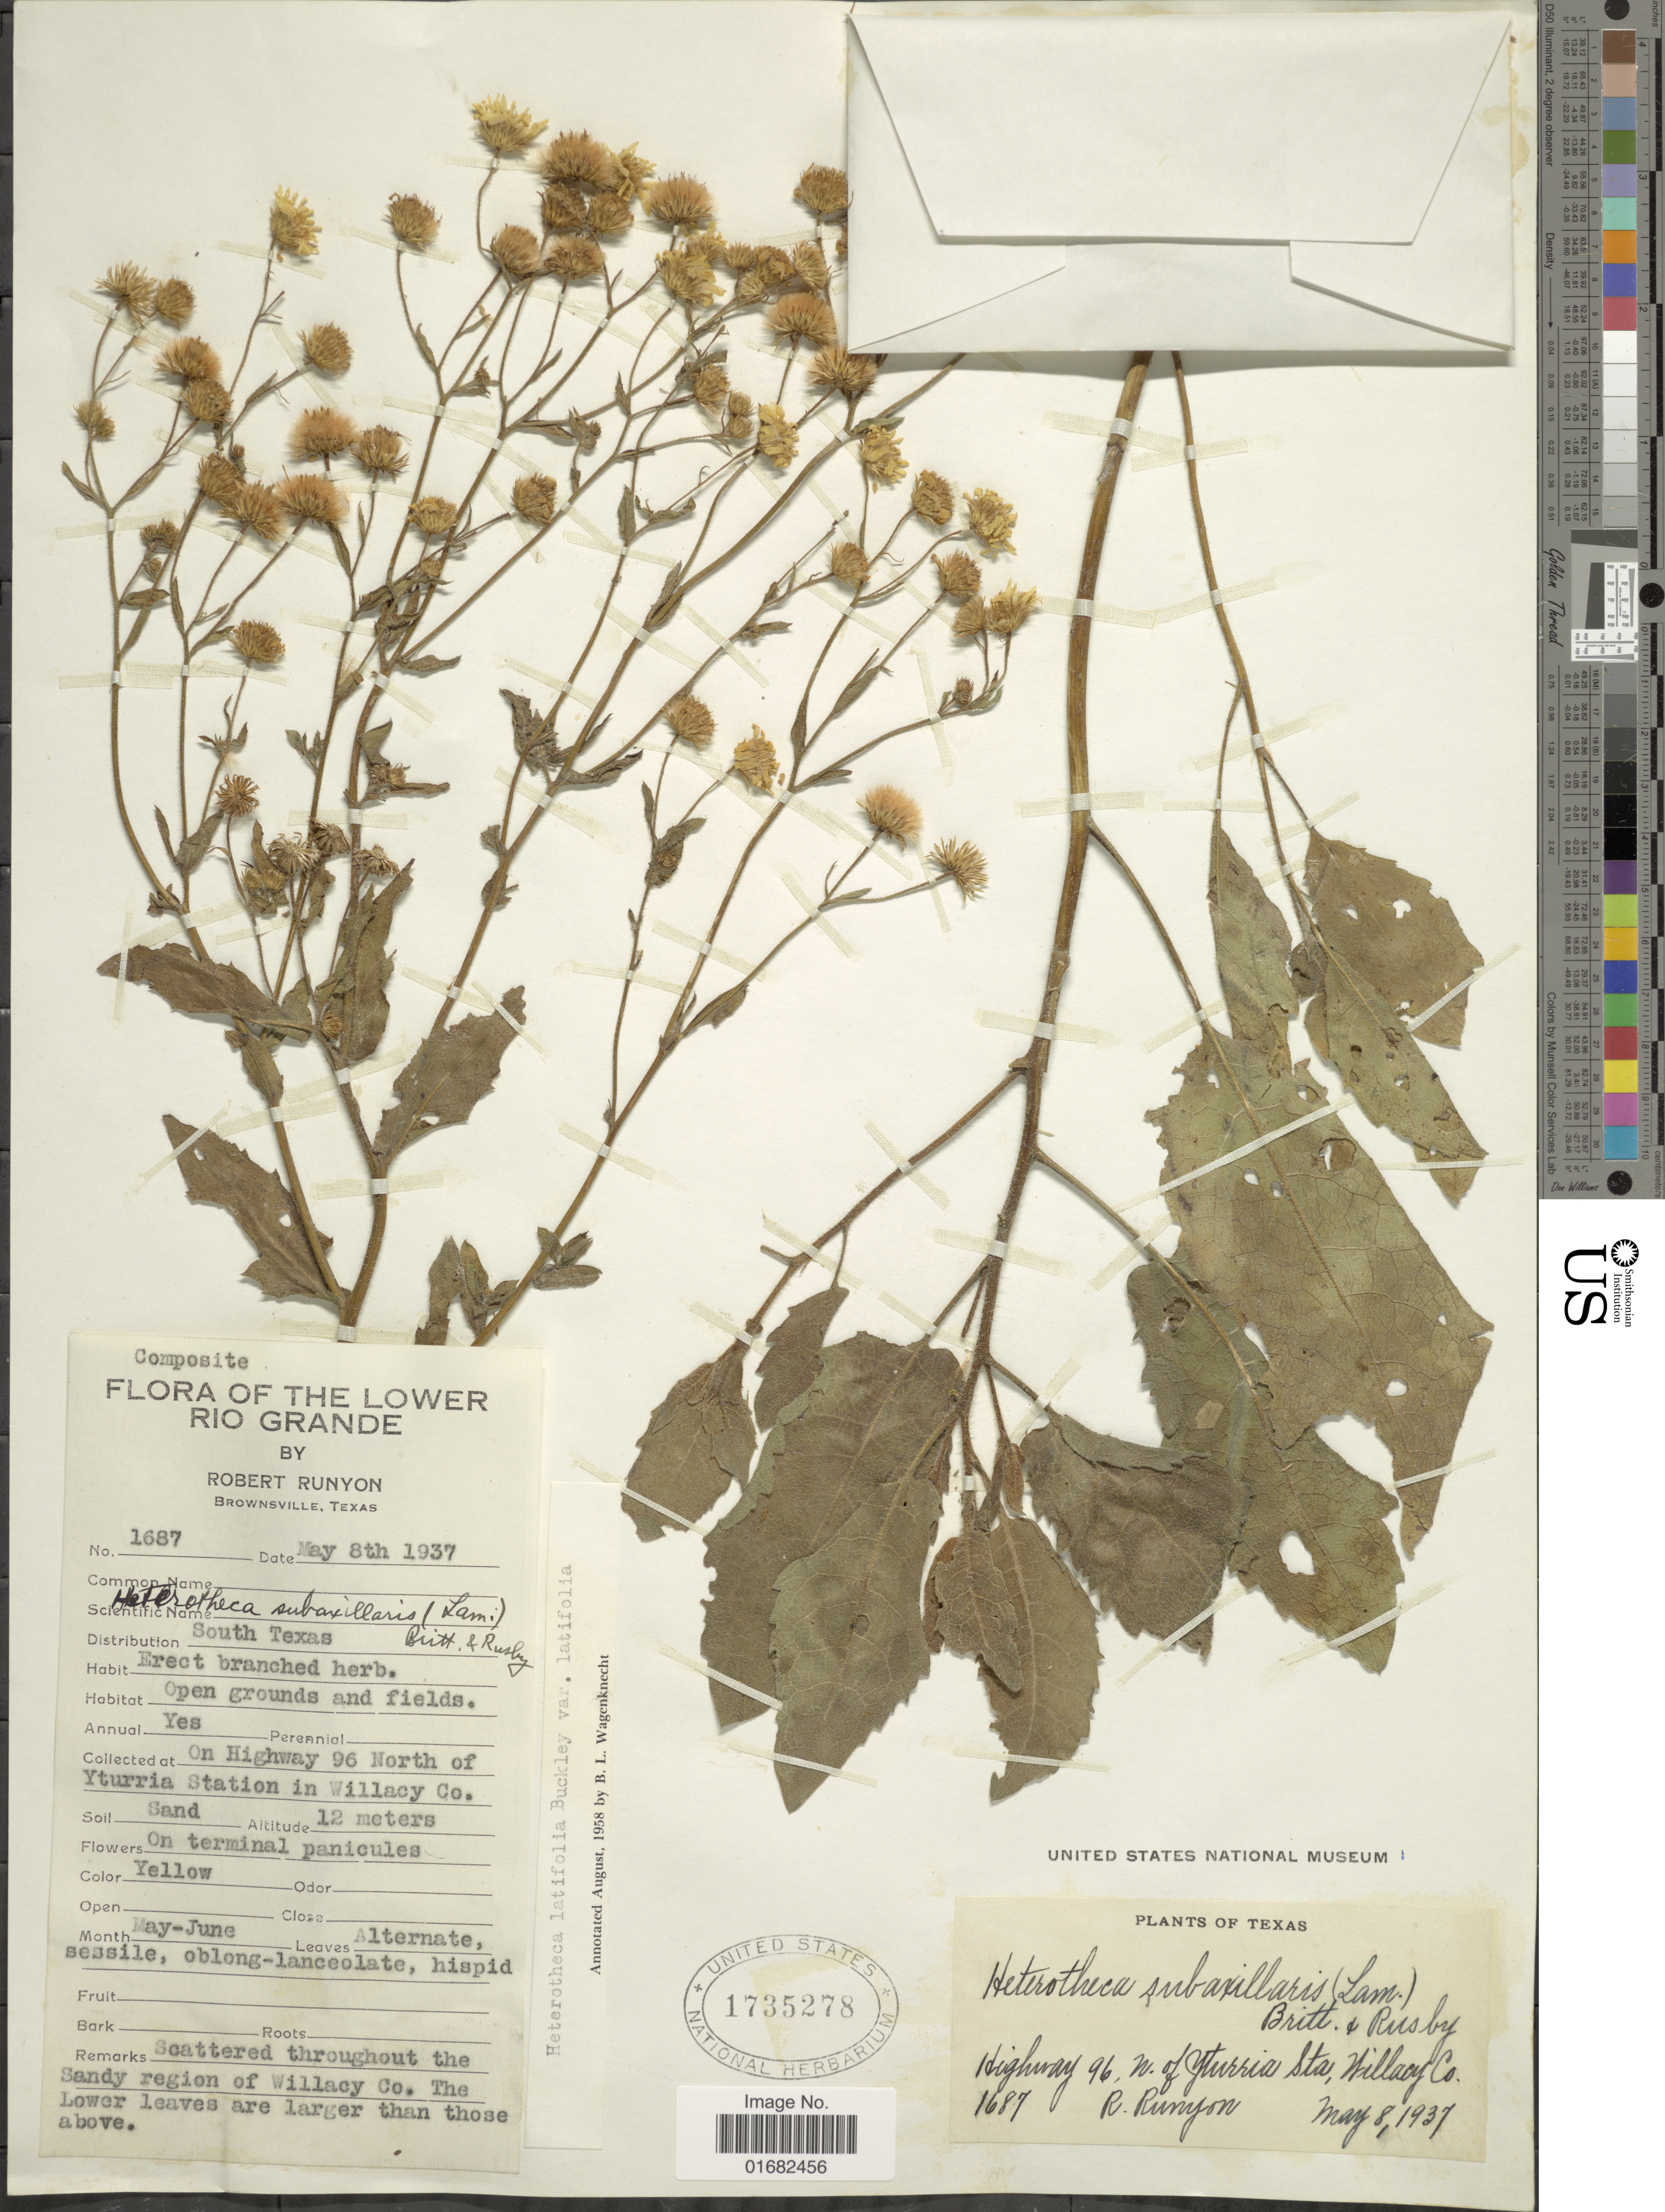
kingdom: Plantae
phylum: Tracheophyta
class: Magnoliopsida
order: Asterales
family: Asteraceae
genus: Heterotheca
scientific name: Heterotheca latifolia var. latifolia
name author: Buckley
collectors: R. Runyon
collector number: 1687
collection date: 1937-05-08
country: United States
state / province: Texas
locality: Lower Rio Grande. On Highway 96 North of Yturria Station in Willacy Co.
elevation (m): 12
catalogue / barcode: US 1735278